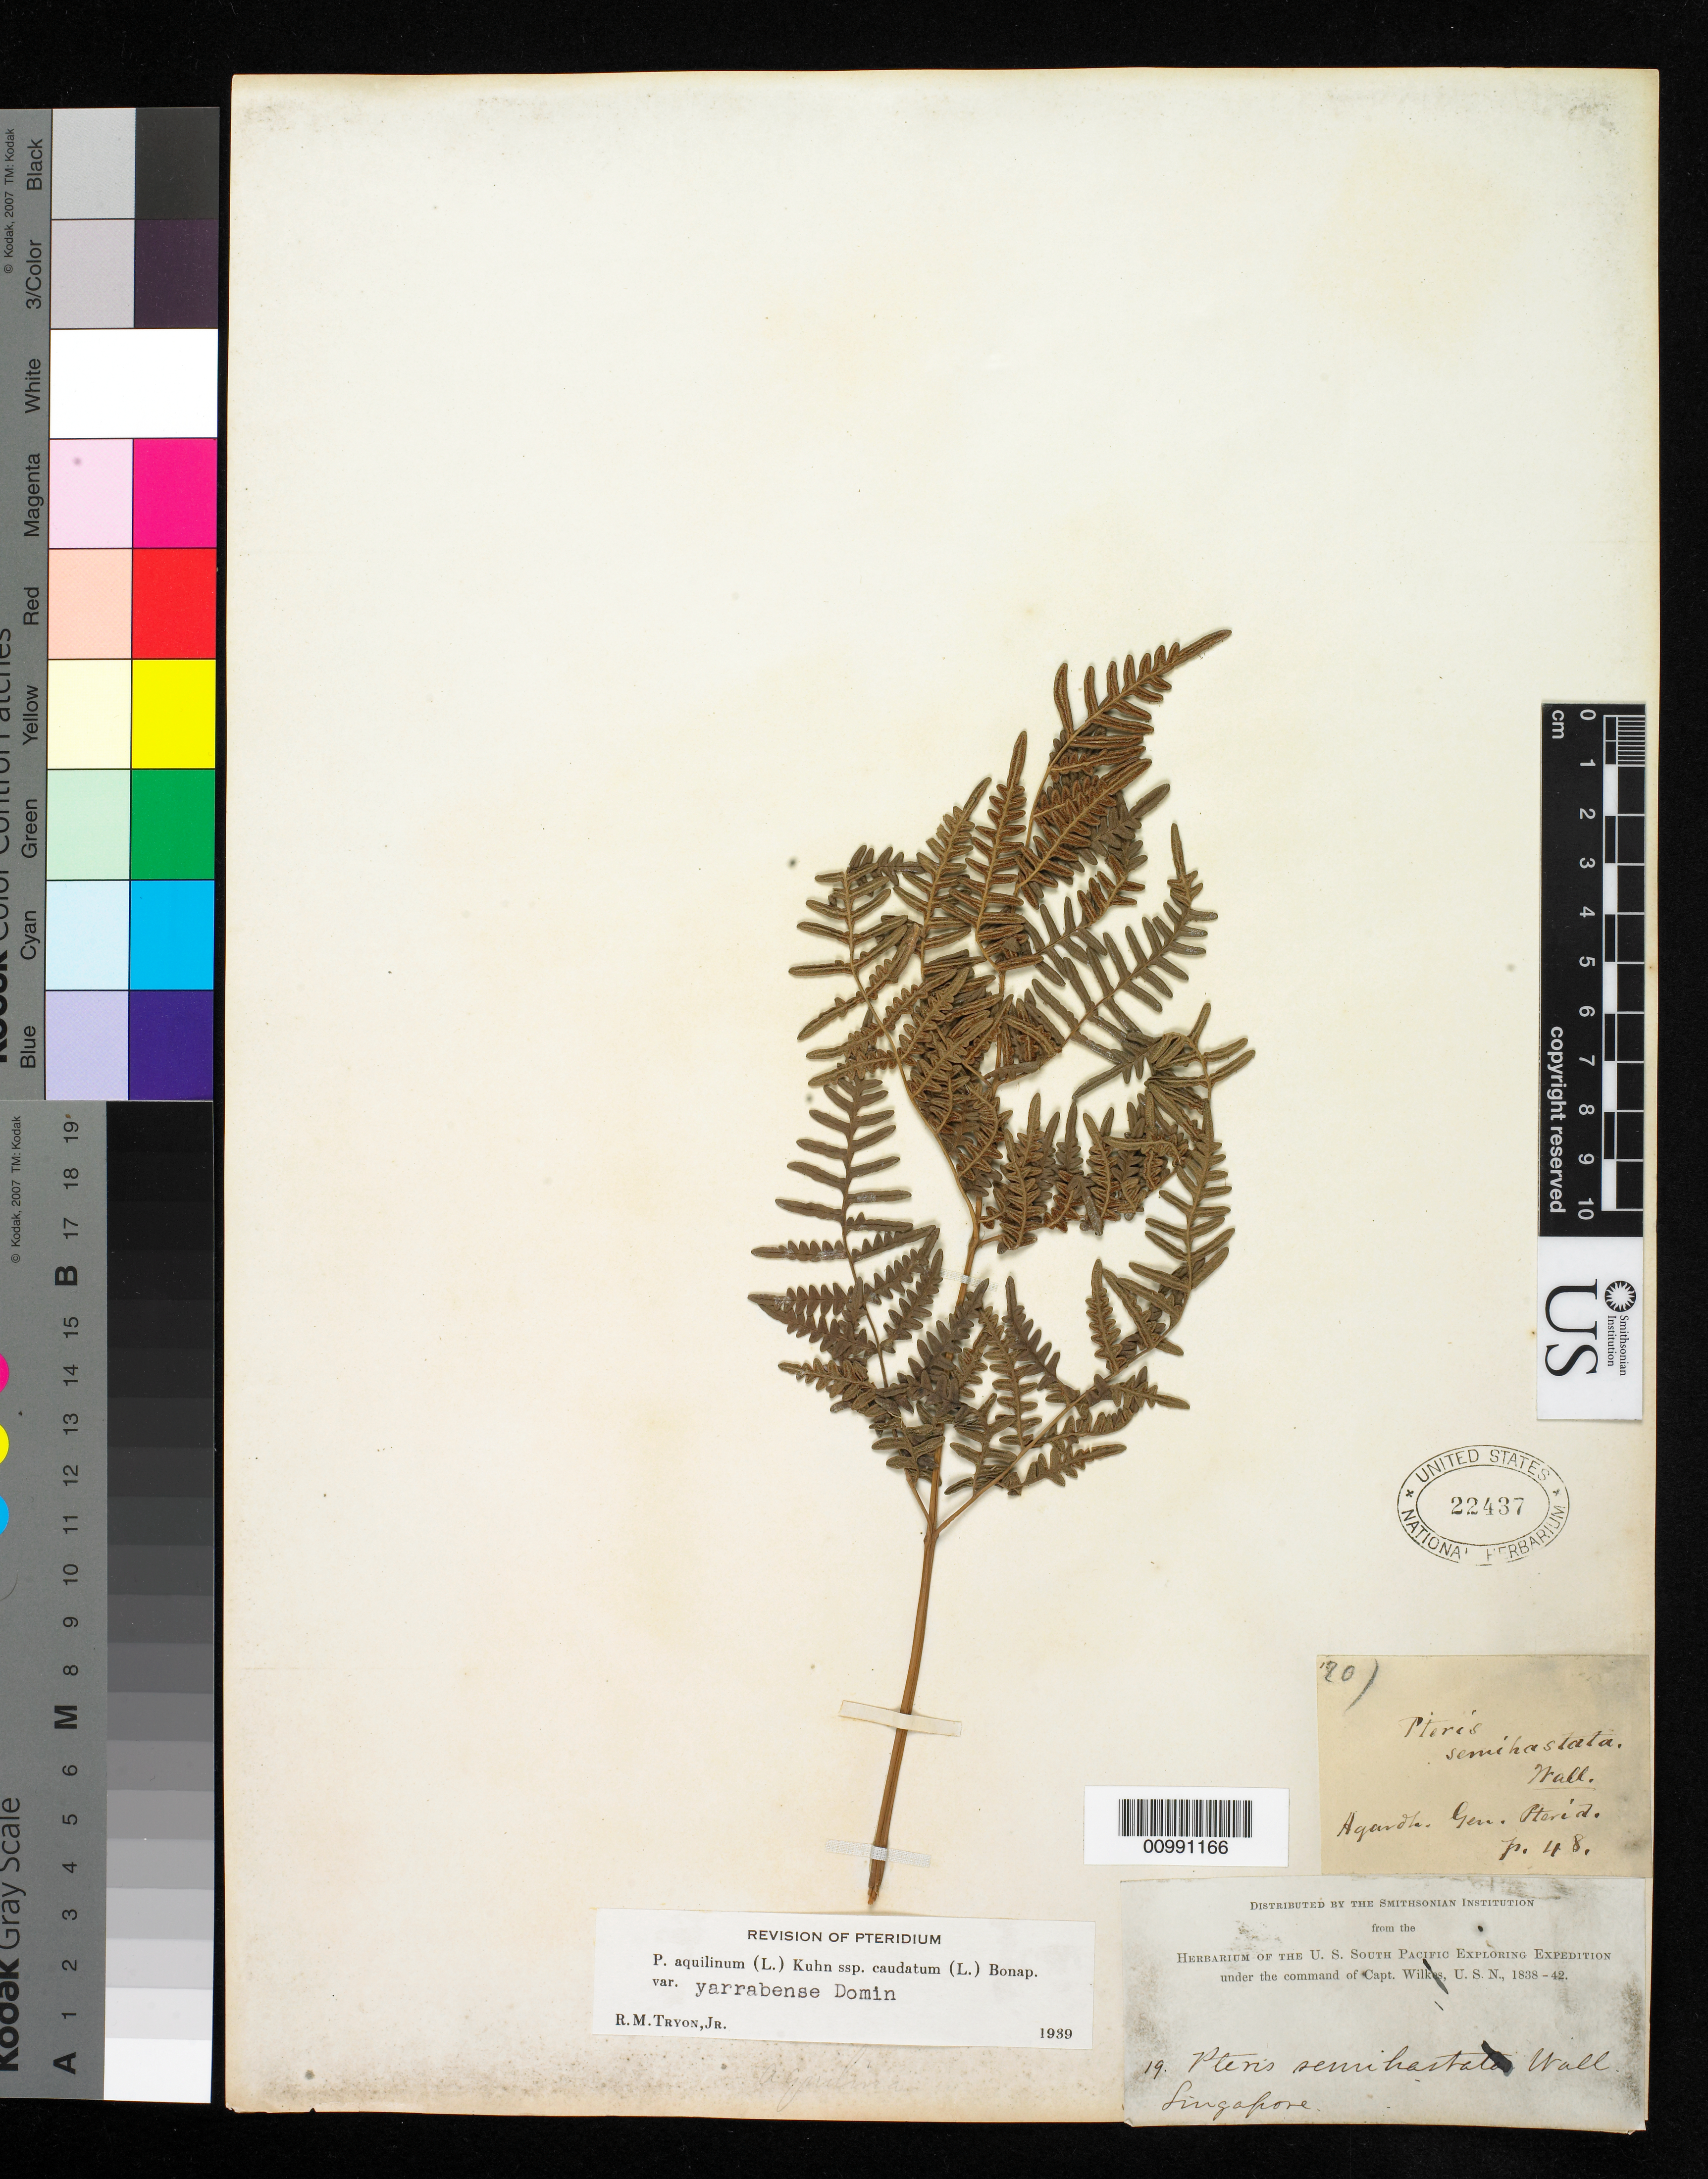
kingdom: Plantae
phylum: Tracheophyta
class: Polypodiopsida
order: Polypodiales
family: Dennstaedtiaceae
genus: Pteridium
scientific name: Pteridium aquilinum var. yarrabense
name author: Domin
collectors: Wilkes Explor. Exped.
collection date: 1838/1842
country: Singapore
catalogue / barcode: US 22437